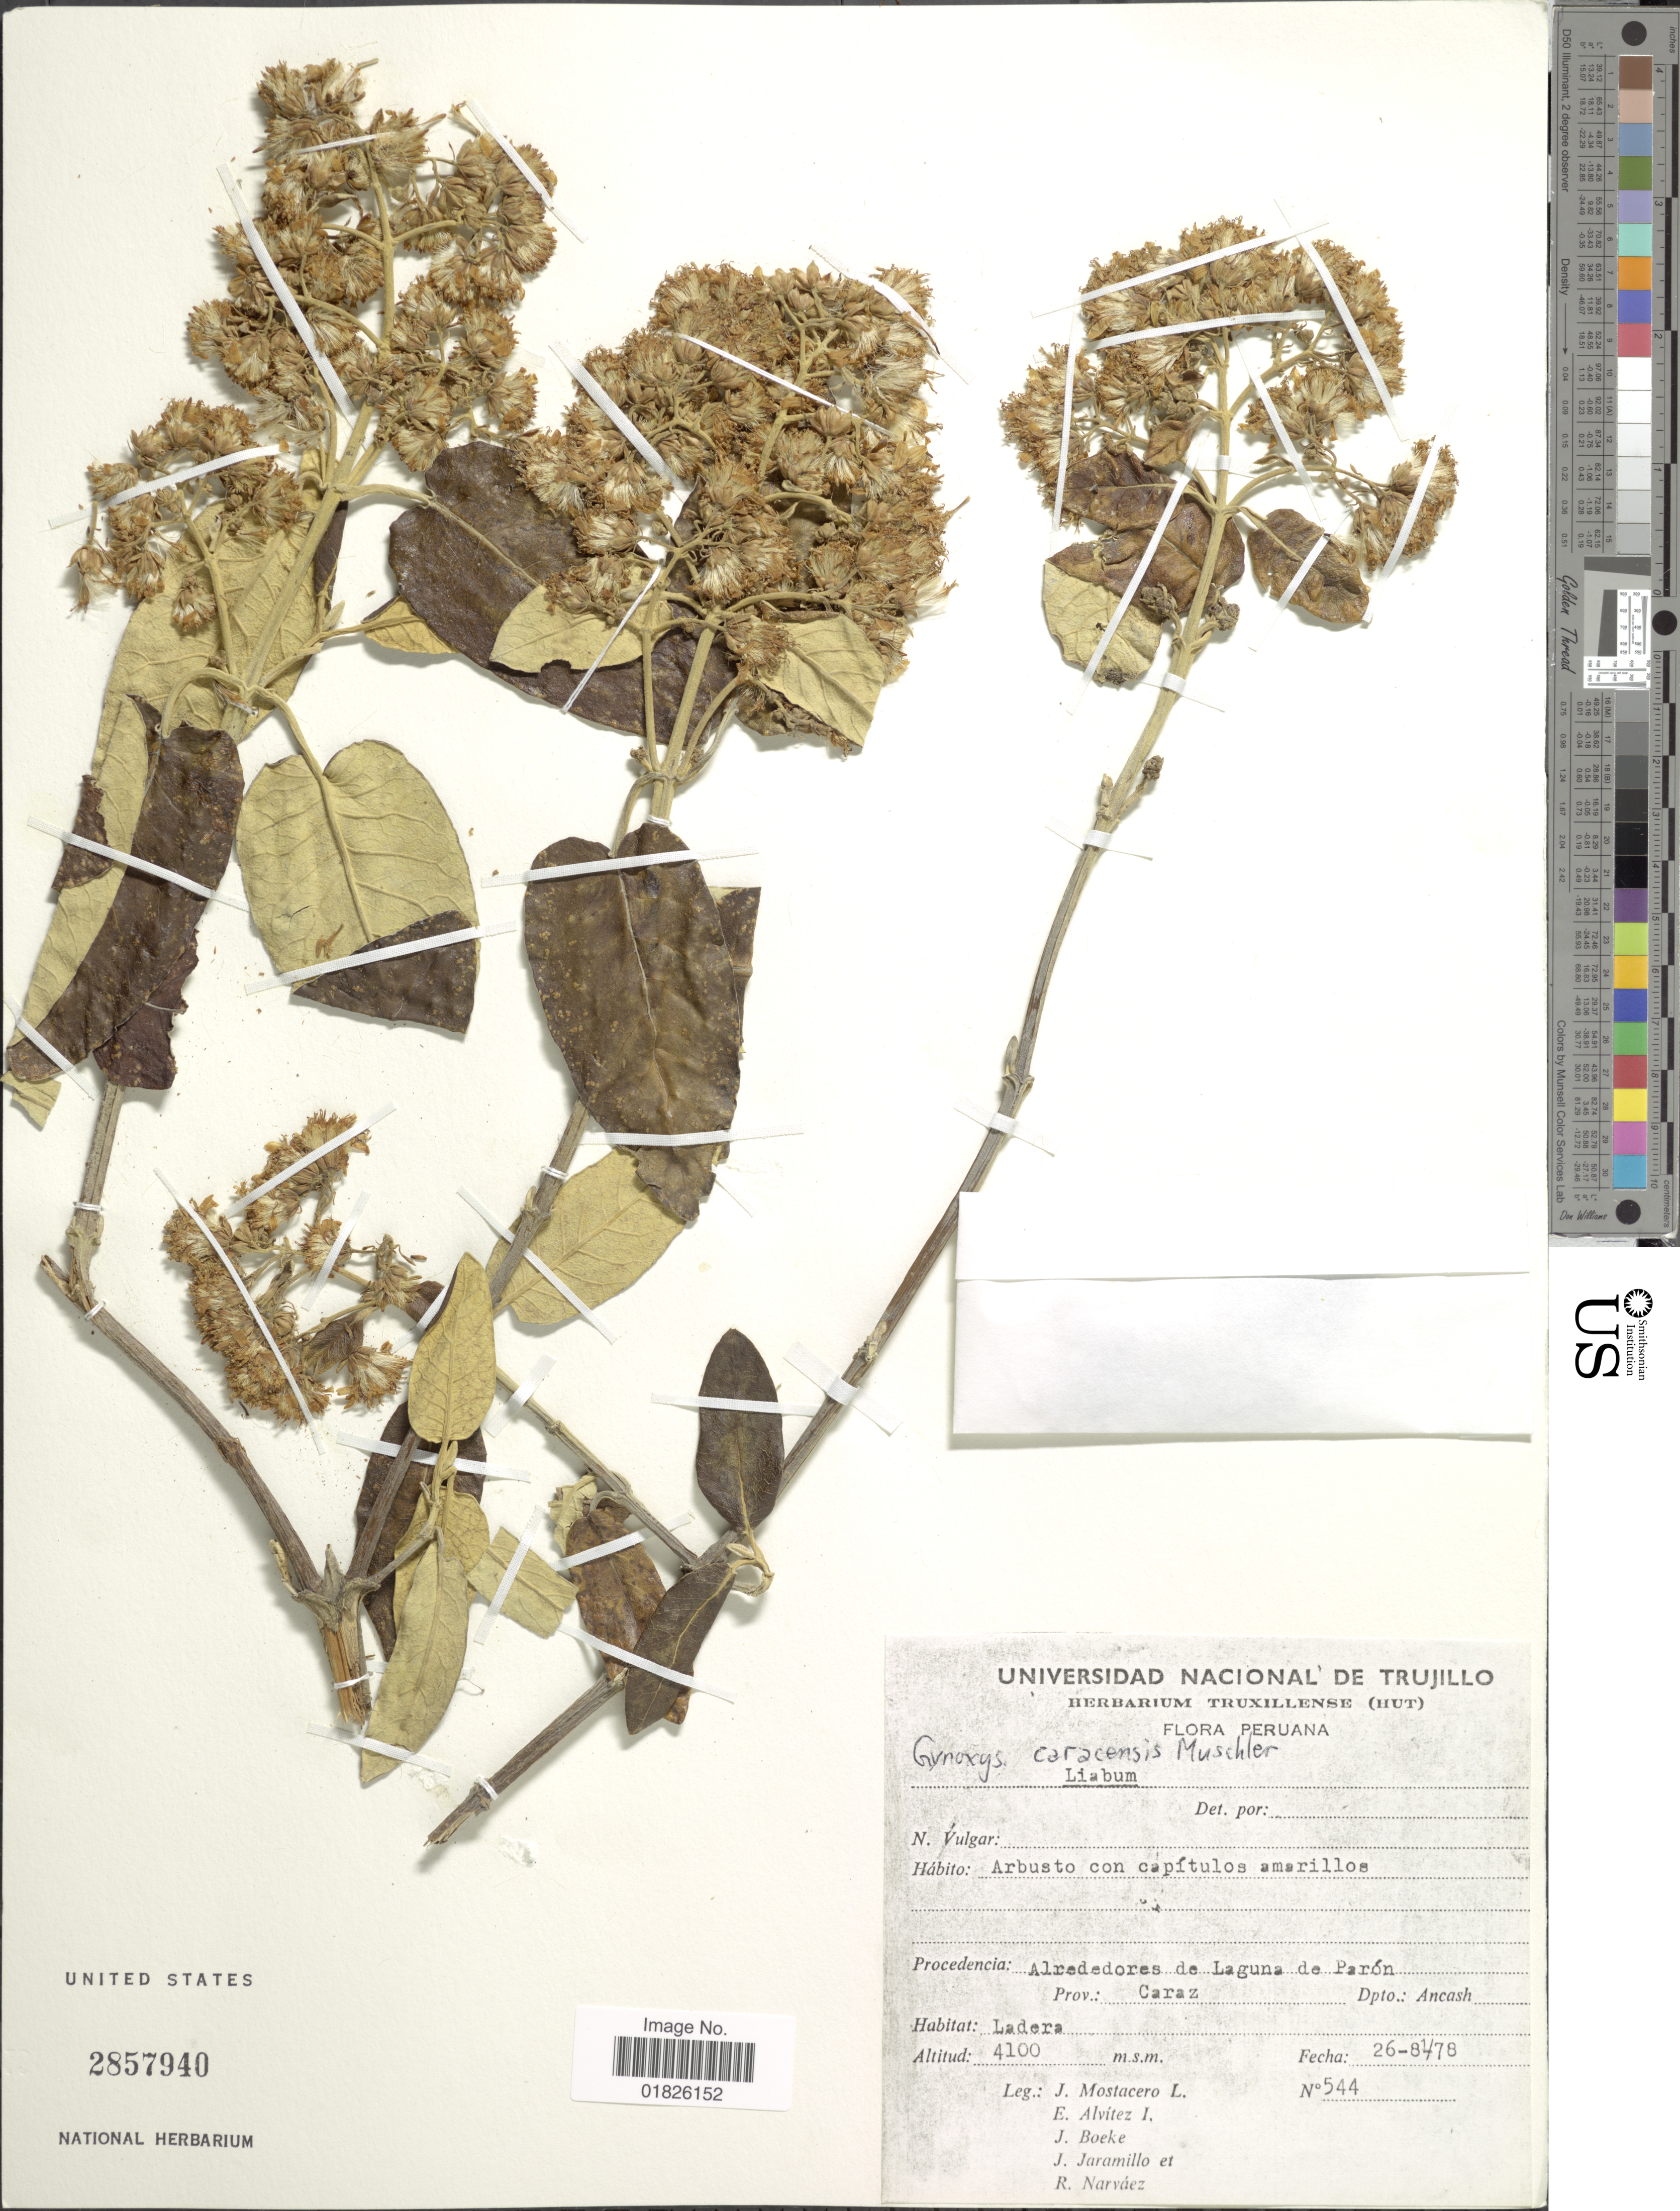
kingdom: Plantae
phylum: Tracheophyta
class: Magnoliopsida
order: Asterales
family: Asteraceae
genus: Gynoxys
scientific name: Gynoxys caracensis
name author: Muschl.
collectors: J. Mostacero L., E. Alvitez I., J. D. Boeke, J. Jaramillo & R. Narváez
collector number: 544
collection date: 1978-08-26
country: Peru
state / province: Ancash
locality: Alrededores de Laguna de Paron. Prov. Caraz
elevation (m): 4100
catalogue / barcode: US 2857940